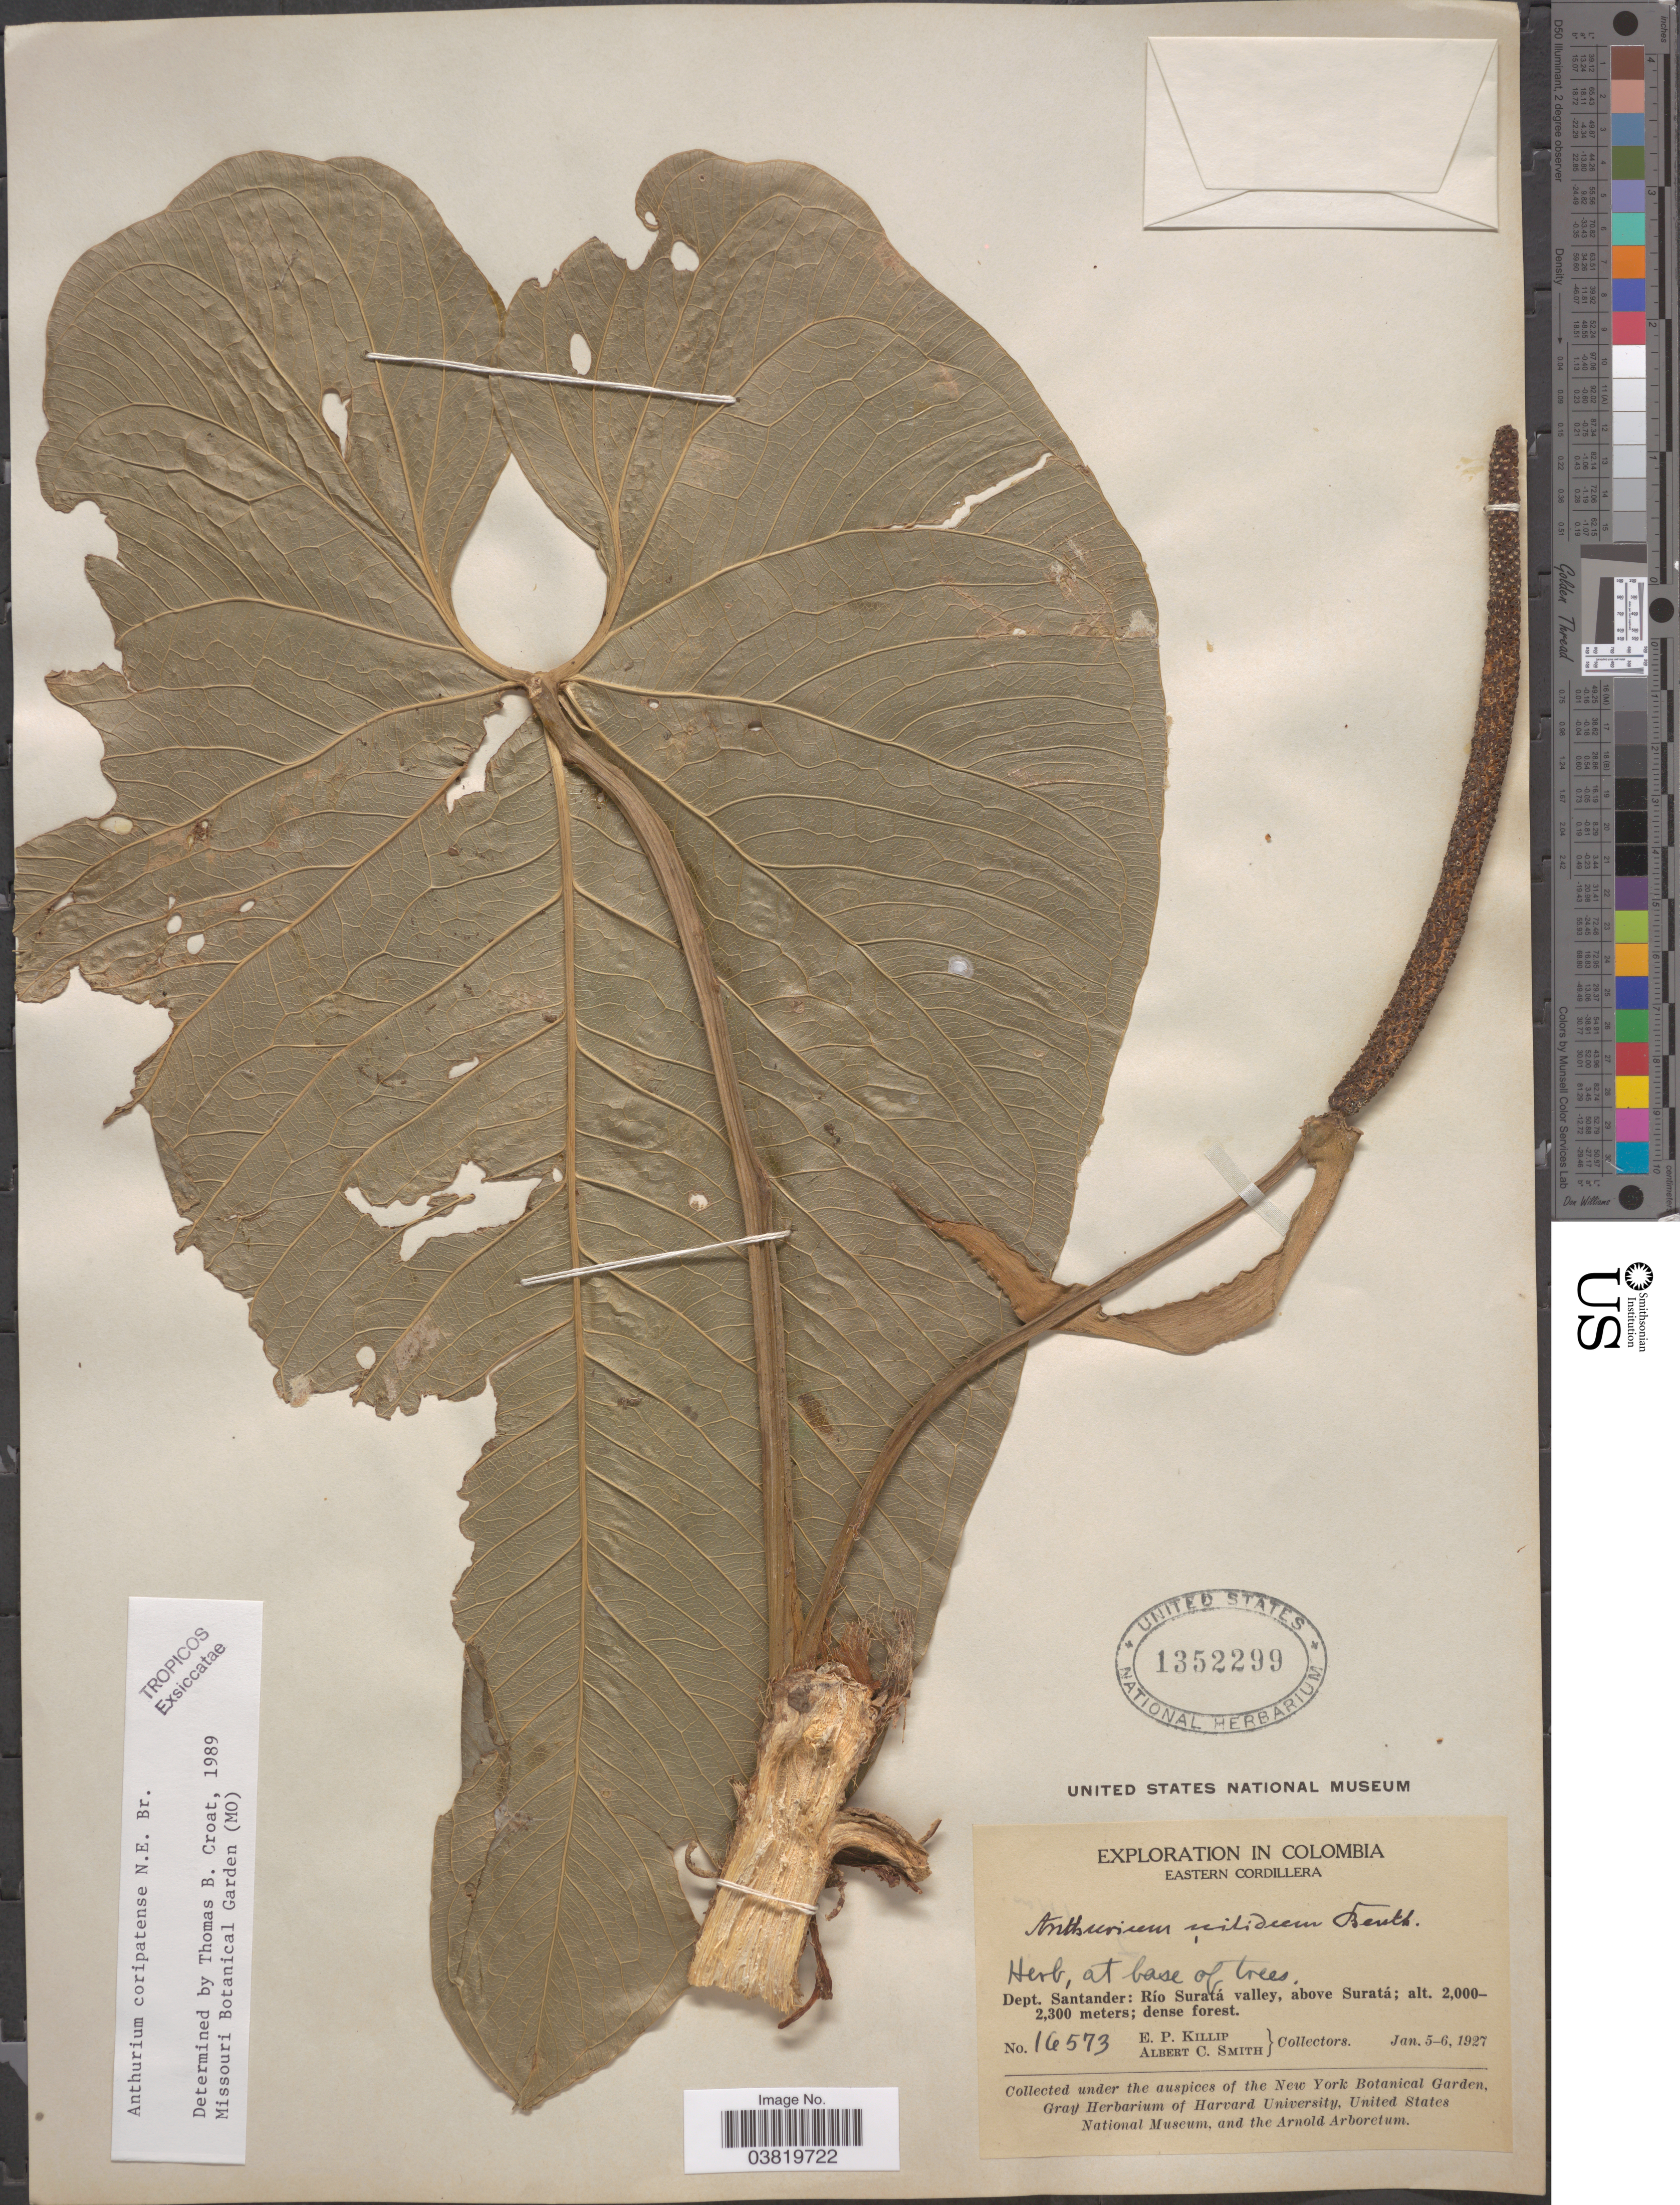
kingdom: Plantae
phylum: Tracheophyta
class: Liliopsida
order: Alismatales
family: Araceae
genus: Anthurium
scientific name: Anthurium coripatense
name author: N.E. Br.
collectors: E. P. Killip & A. C. Smith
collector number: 16573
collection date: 1927-01-05/1927-01-06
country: Colombia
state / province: Santander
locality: Eastern Cordillera. Dept. Santander: Río Suratá valley, above Suratá.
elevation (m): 2000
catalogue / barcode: US 1352299